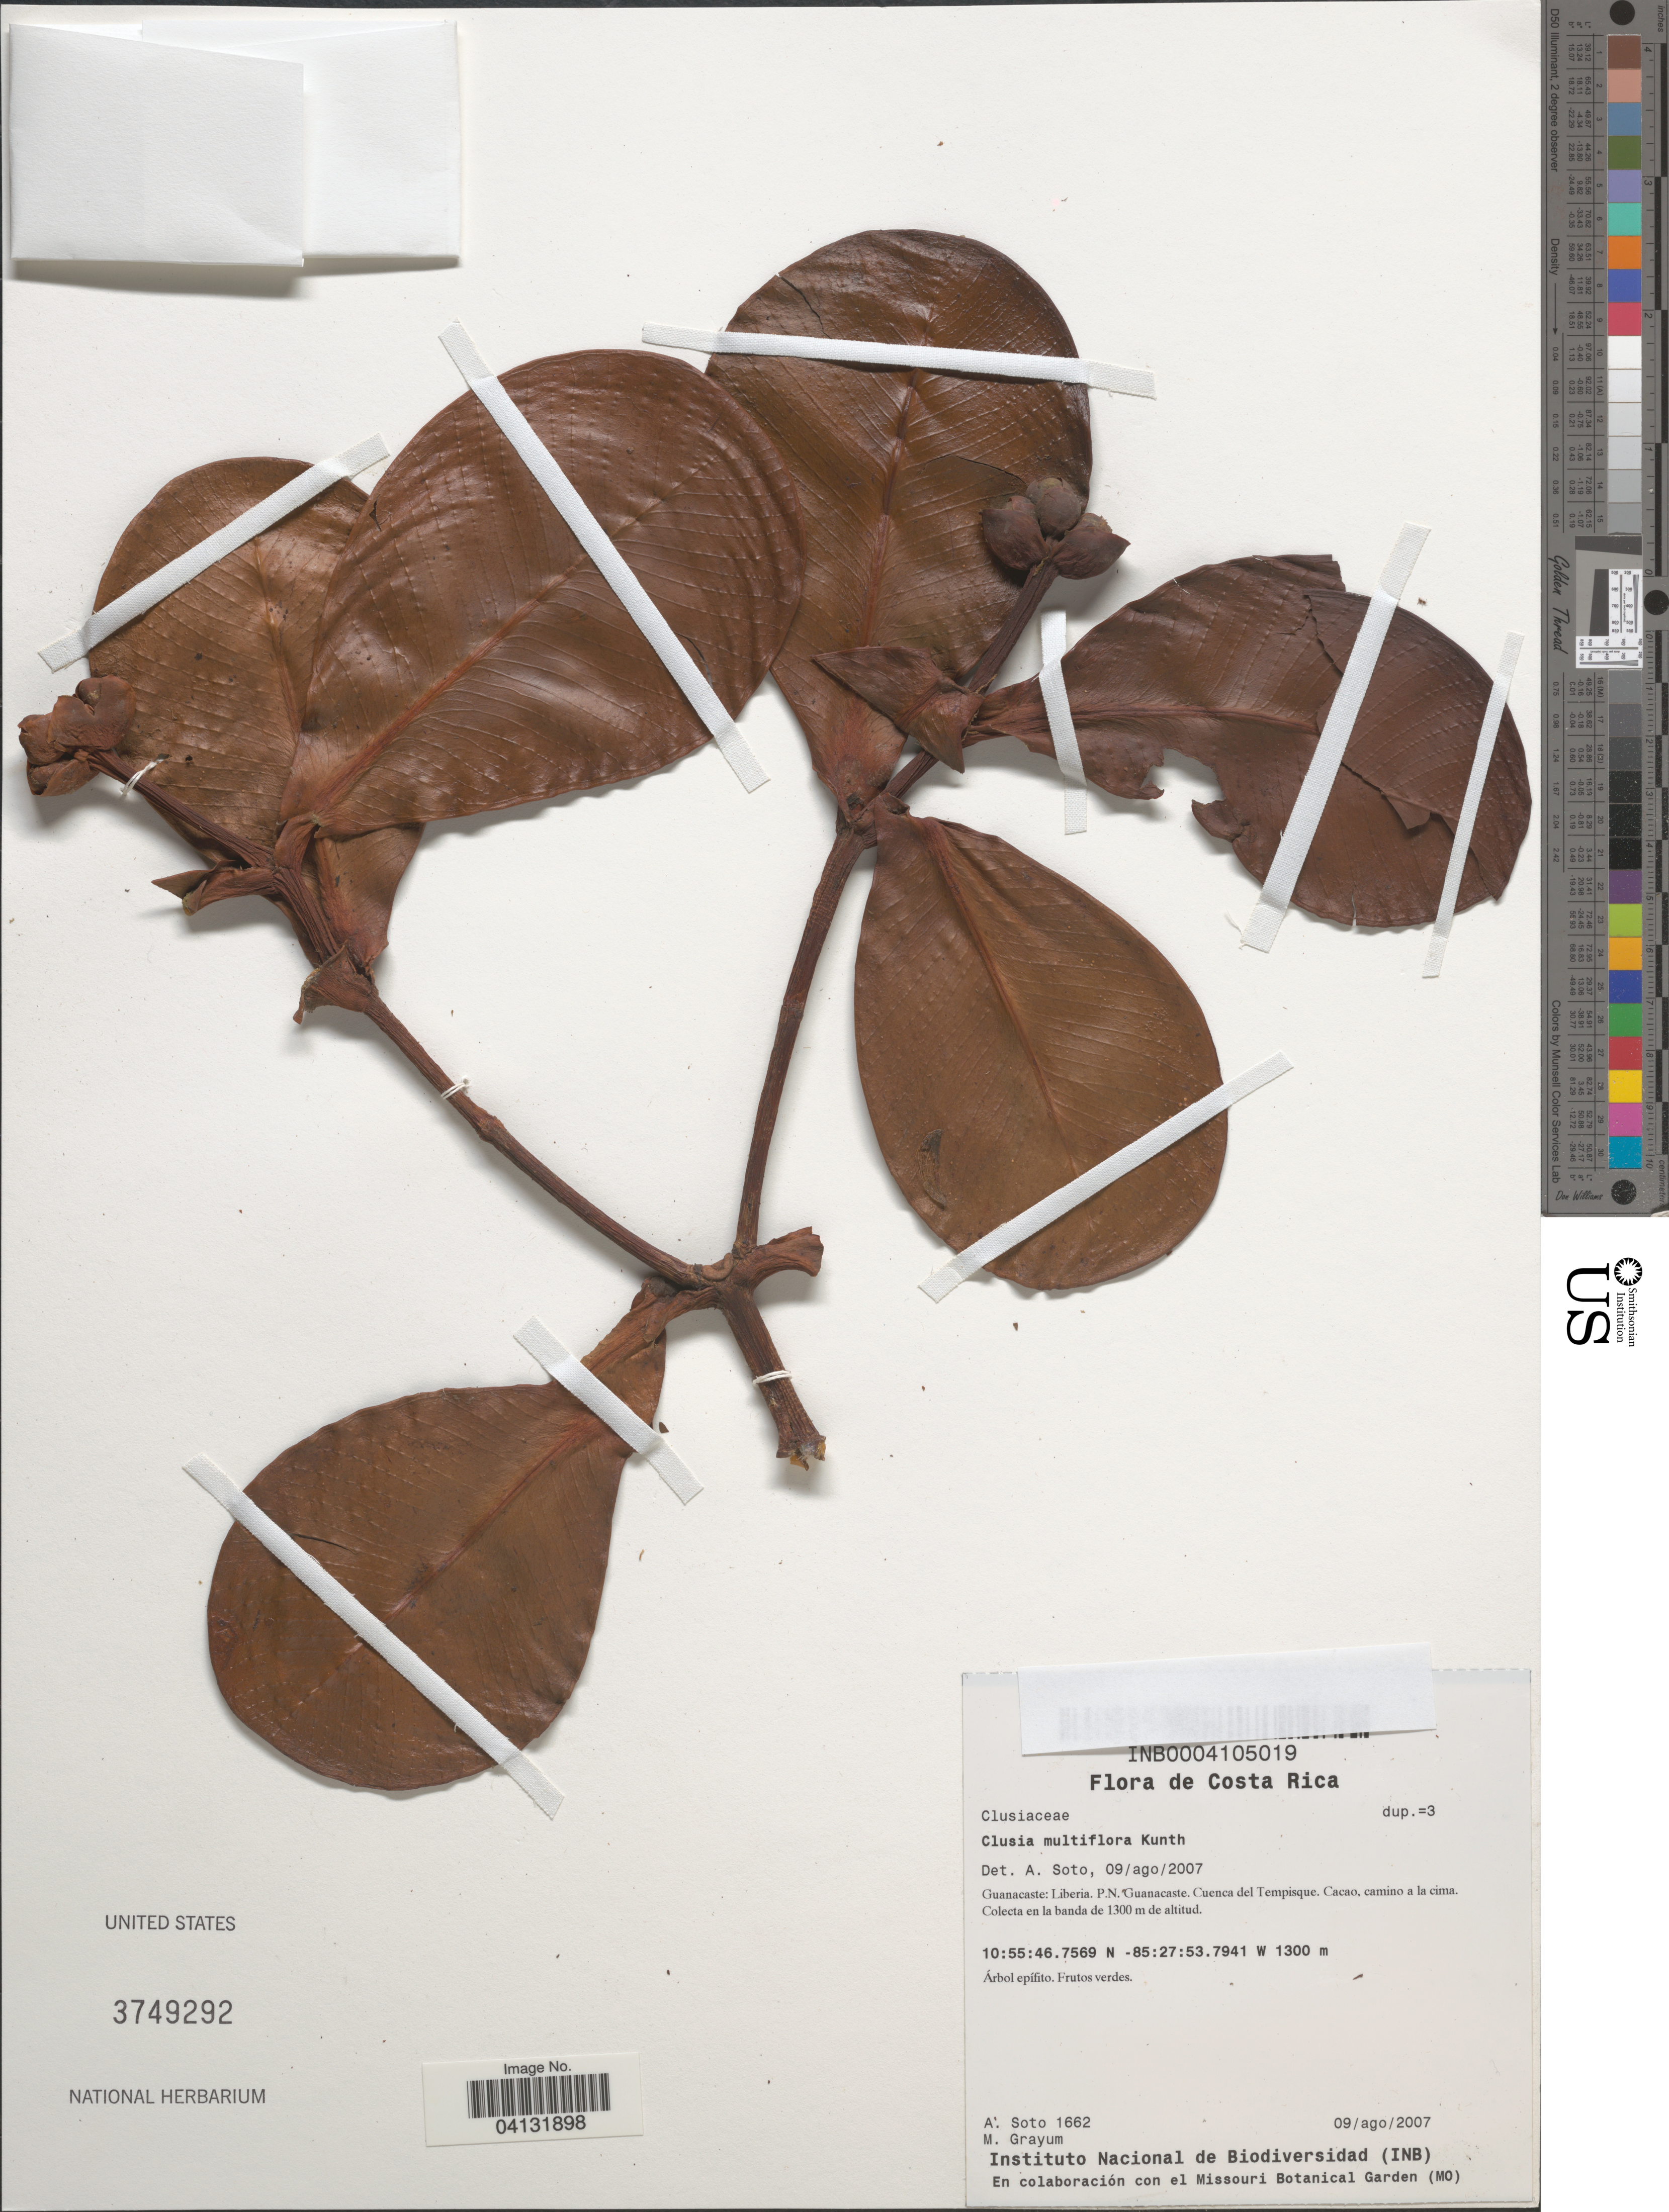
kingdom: Plantae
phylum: Tracheophyta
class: Magnoliopsida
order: Malpighiales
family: Clusiaceae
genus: Clusia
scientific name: Clusia multiflora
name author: Kunth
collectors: A. Soto & M. H. Grayum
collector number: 1662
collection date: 2007-08-09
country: Costa Rica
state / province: Guanacaste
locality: Liberia. P.N. Guanacaste. Cuenca del Tempisque. Cacao, camino a la cima.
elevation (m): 1300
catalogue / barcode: US 3749292